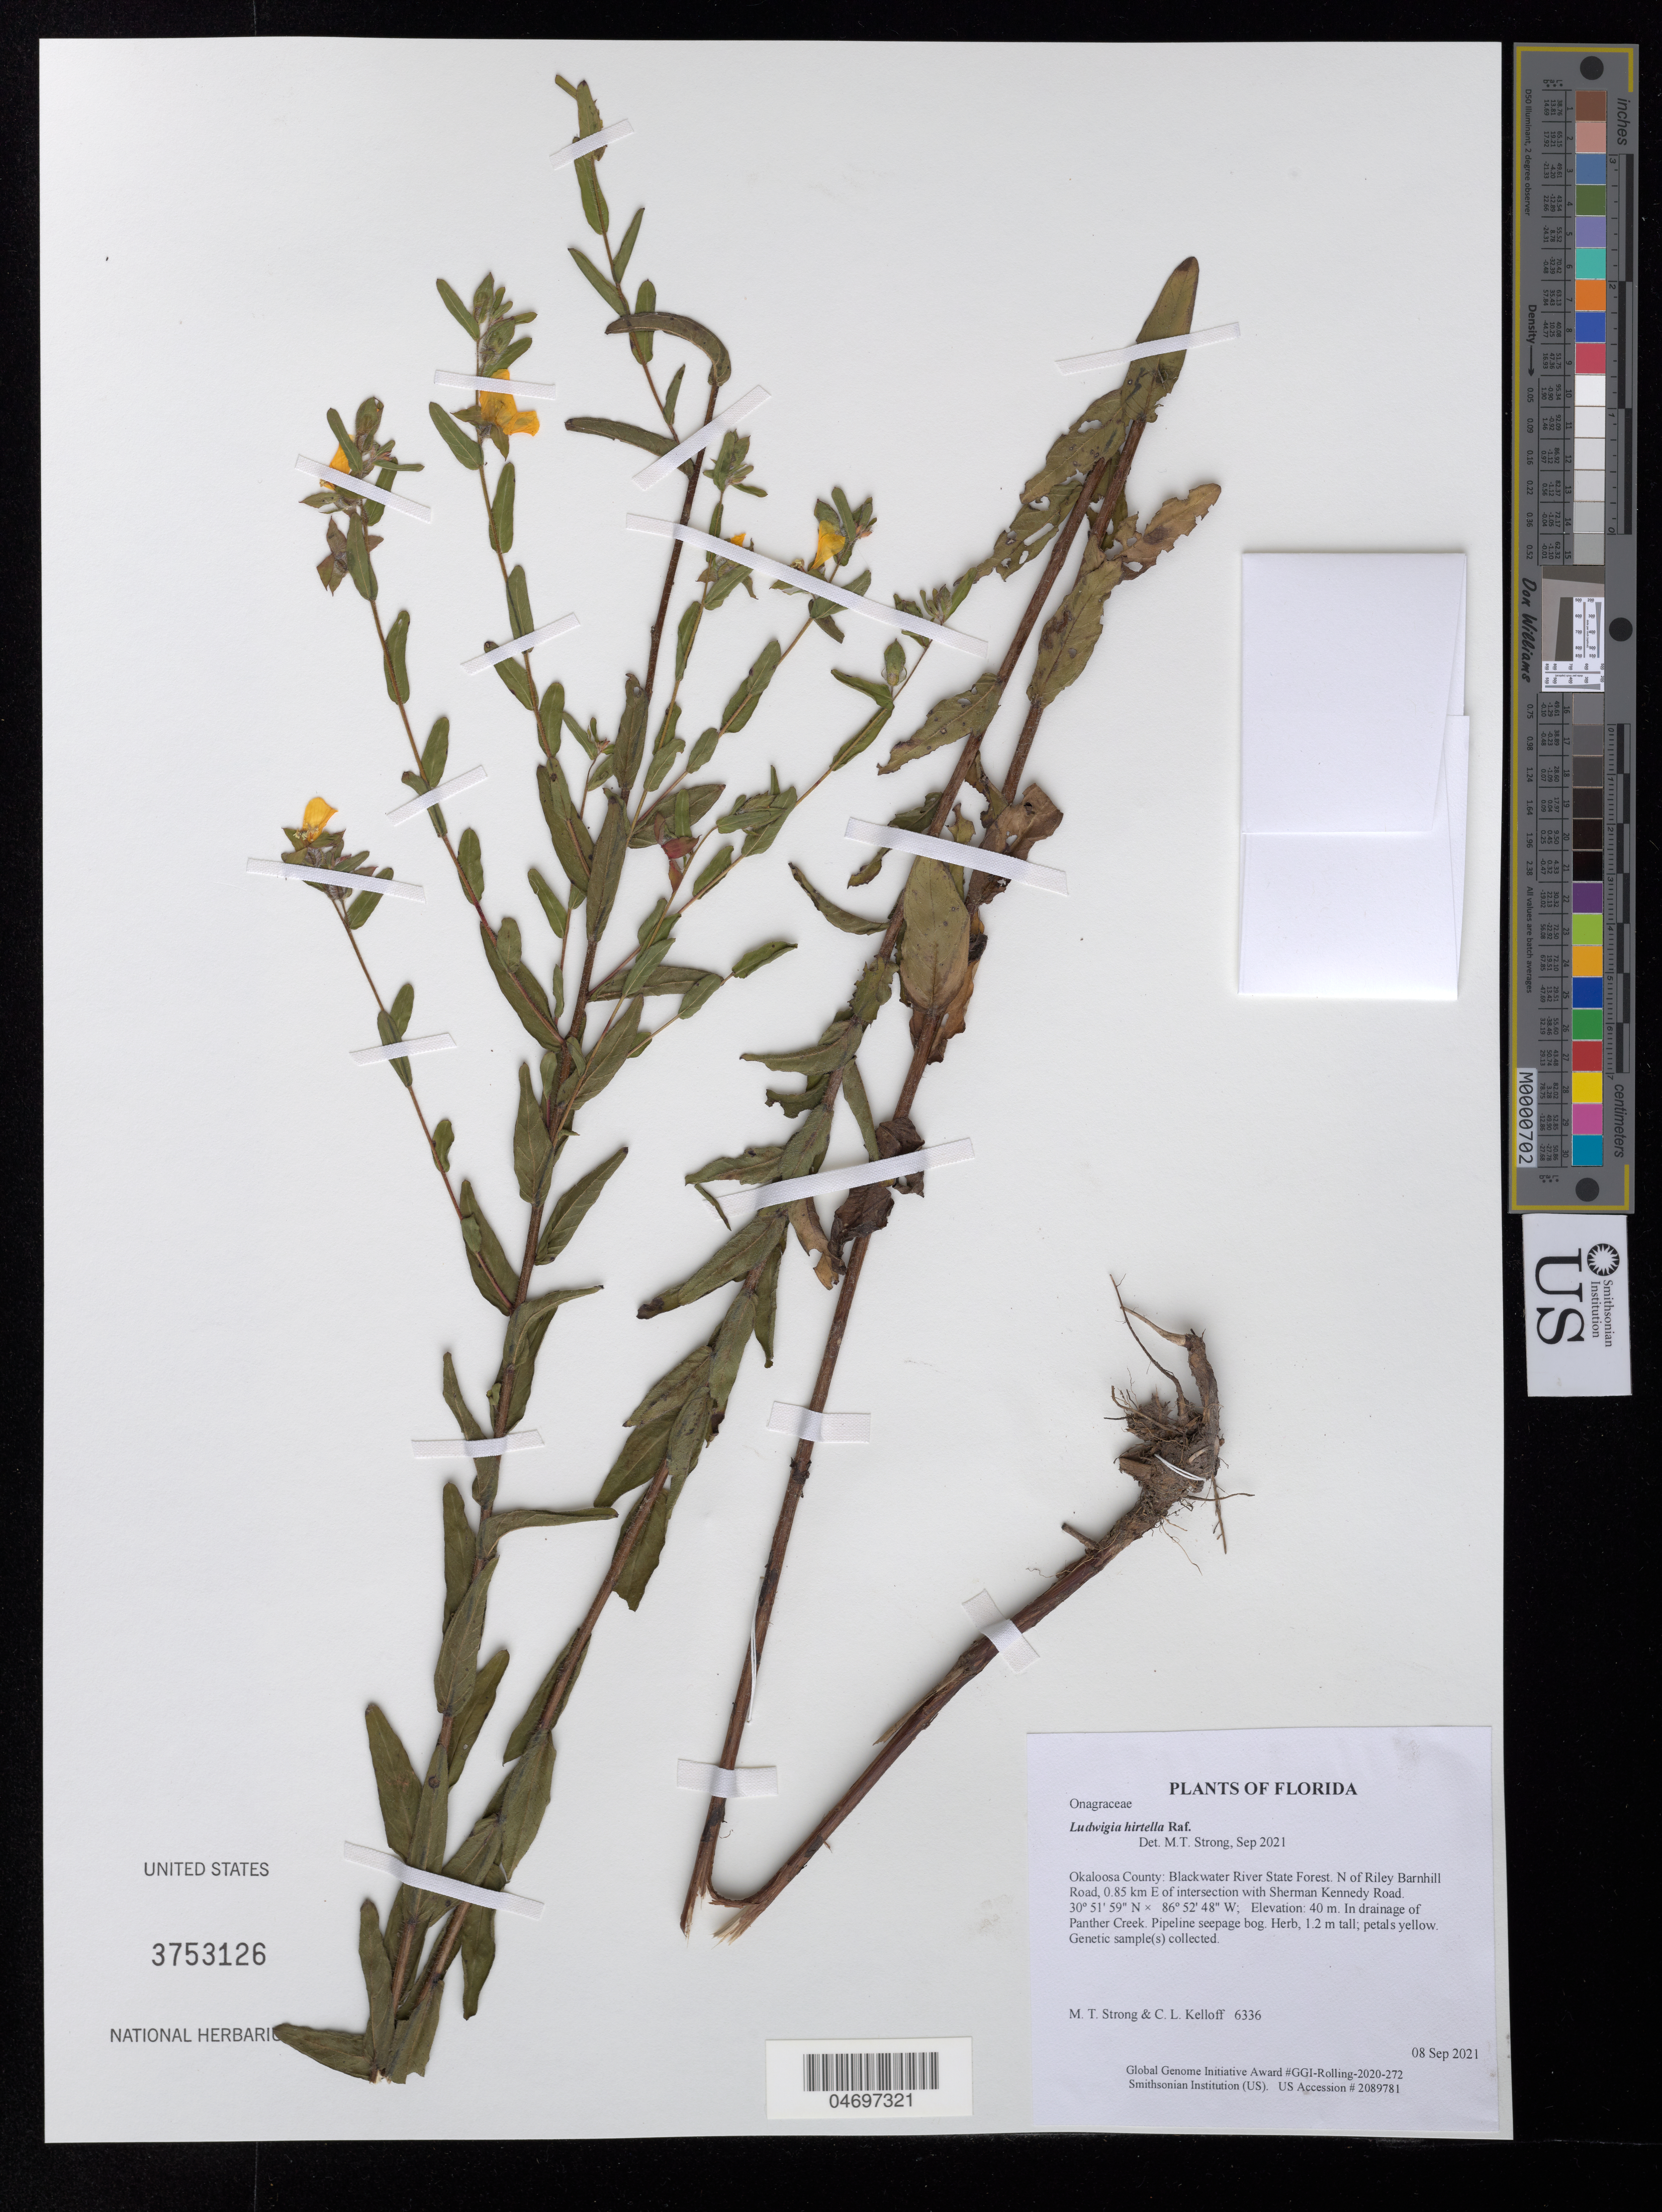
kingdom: Plantae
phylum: Tracheophyta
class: Magnoliopsida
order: Myrtales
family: Onagraceae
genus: Ludwigia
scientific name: Ludwigia hirtella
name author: Raf.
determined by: Strong, Mark T.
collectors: M. T. Strong & C. L. Kelloff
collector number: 6336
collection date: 2021-09-08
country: United States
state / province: Florida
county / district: Okaloosa County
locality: Blackwater River State Forest. N of Riley Barnhill Road, 0.85 km E of intersection with Sherman Kennedy Road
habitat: In drainage of Panther Creek. Pipeline seepage bog.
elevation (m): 40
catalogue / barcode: US 3753126